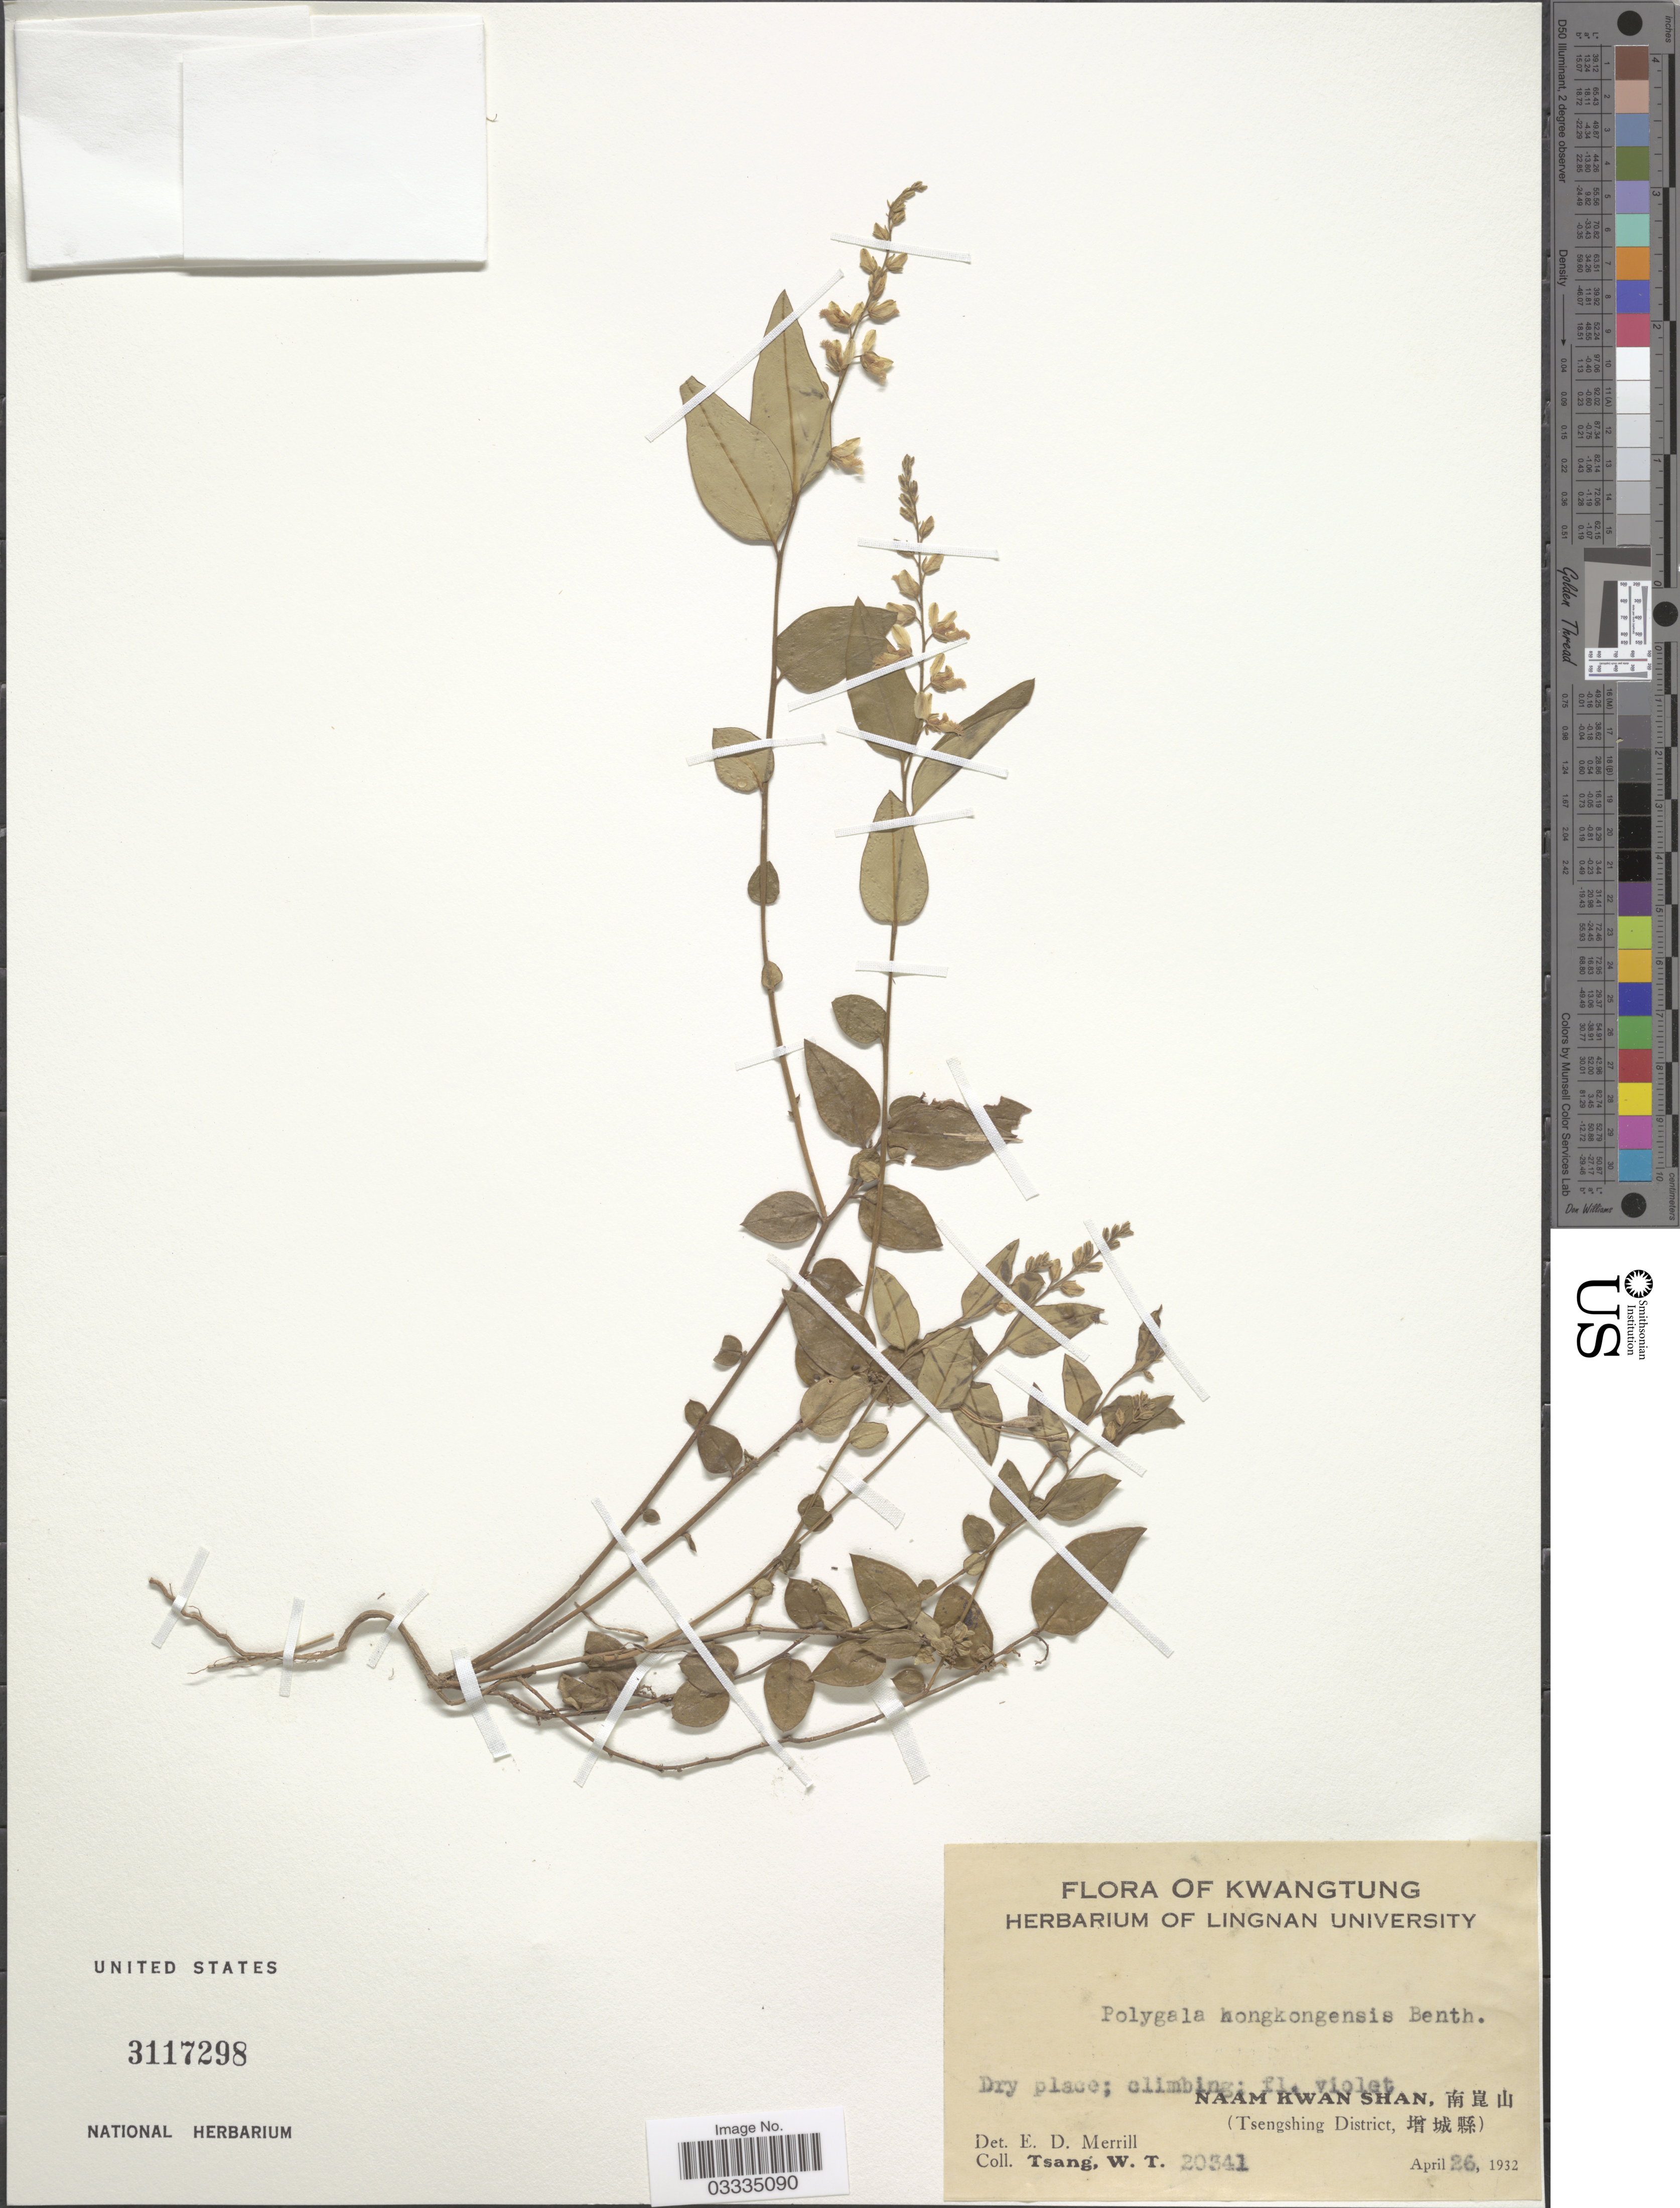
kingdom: Plantae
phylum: Tracheophyta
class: Magnoliopsida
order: Fabales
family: Polygalaceae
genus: Polygala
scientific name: Polygala hongkongensis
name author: Hemsl.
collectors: W. T. Tsang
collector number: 20341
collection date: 1932-04-26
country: China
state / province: Guangdong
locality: Kwangtung. Naam Kwan Shan, X. (Tsengshing District, X).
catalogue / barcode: US 3117298